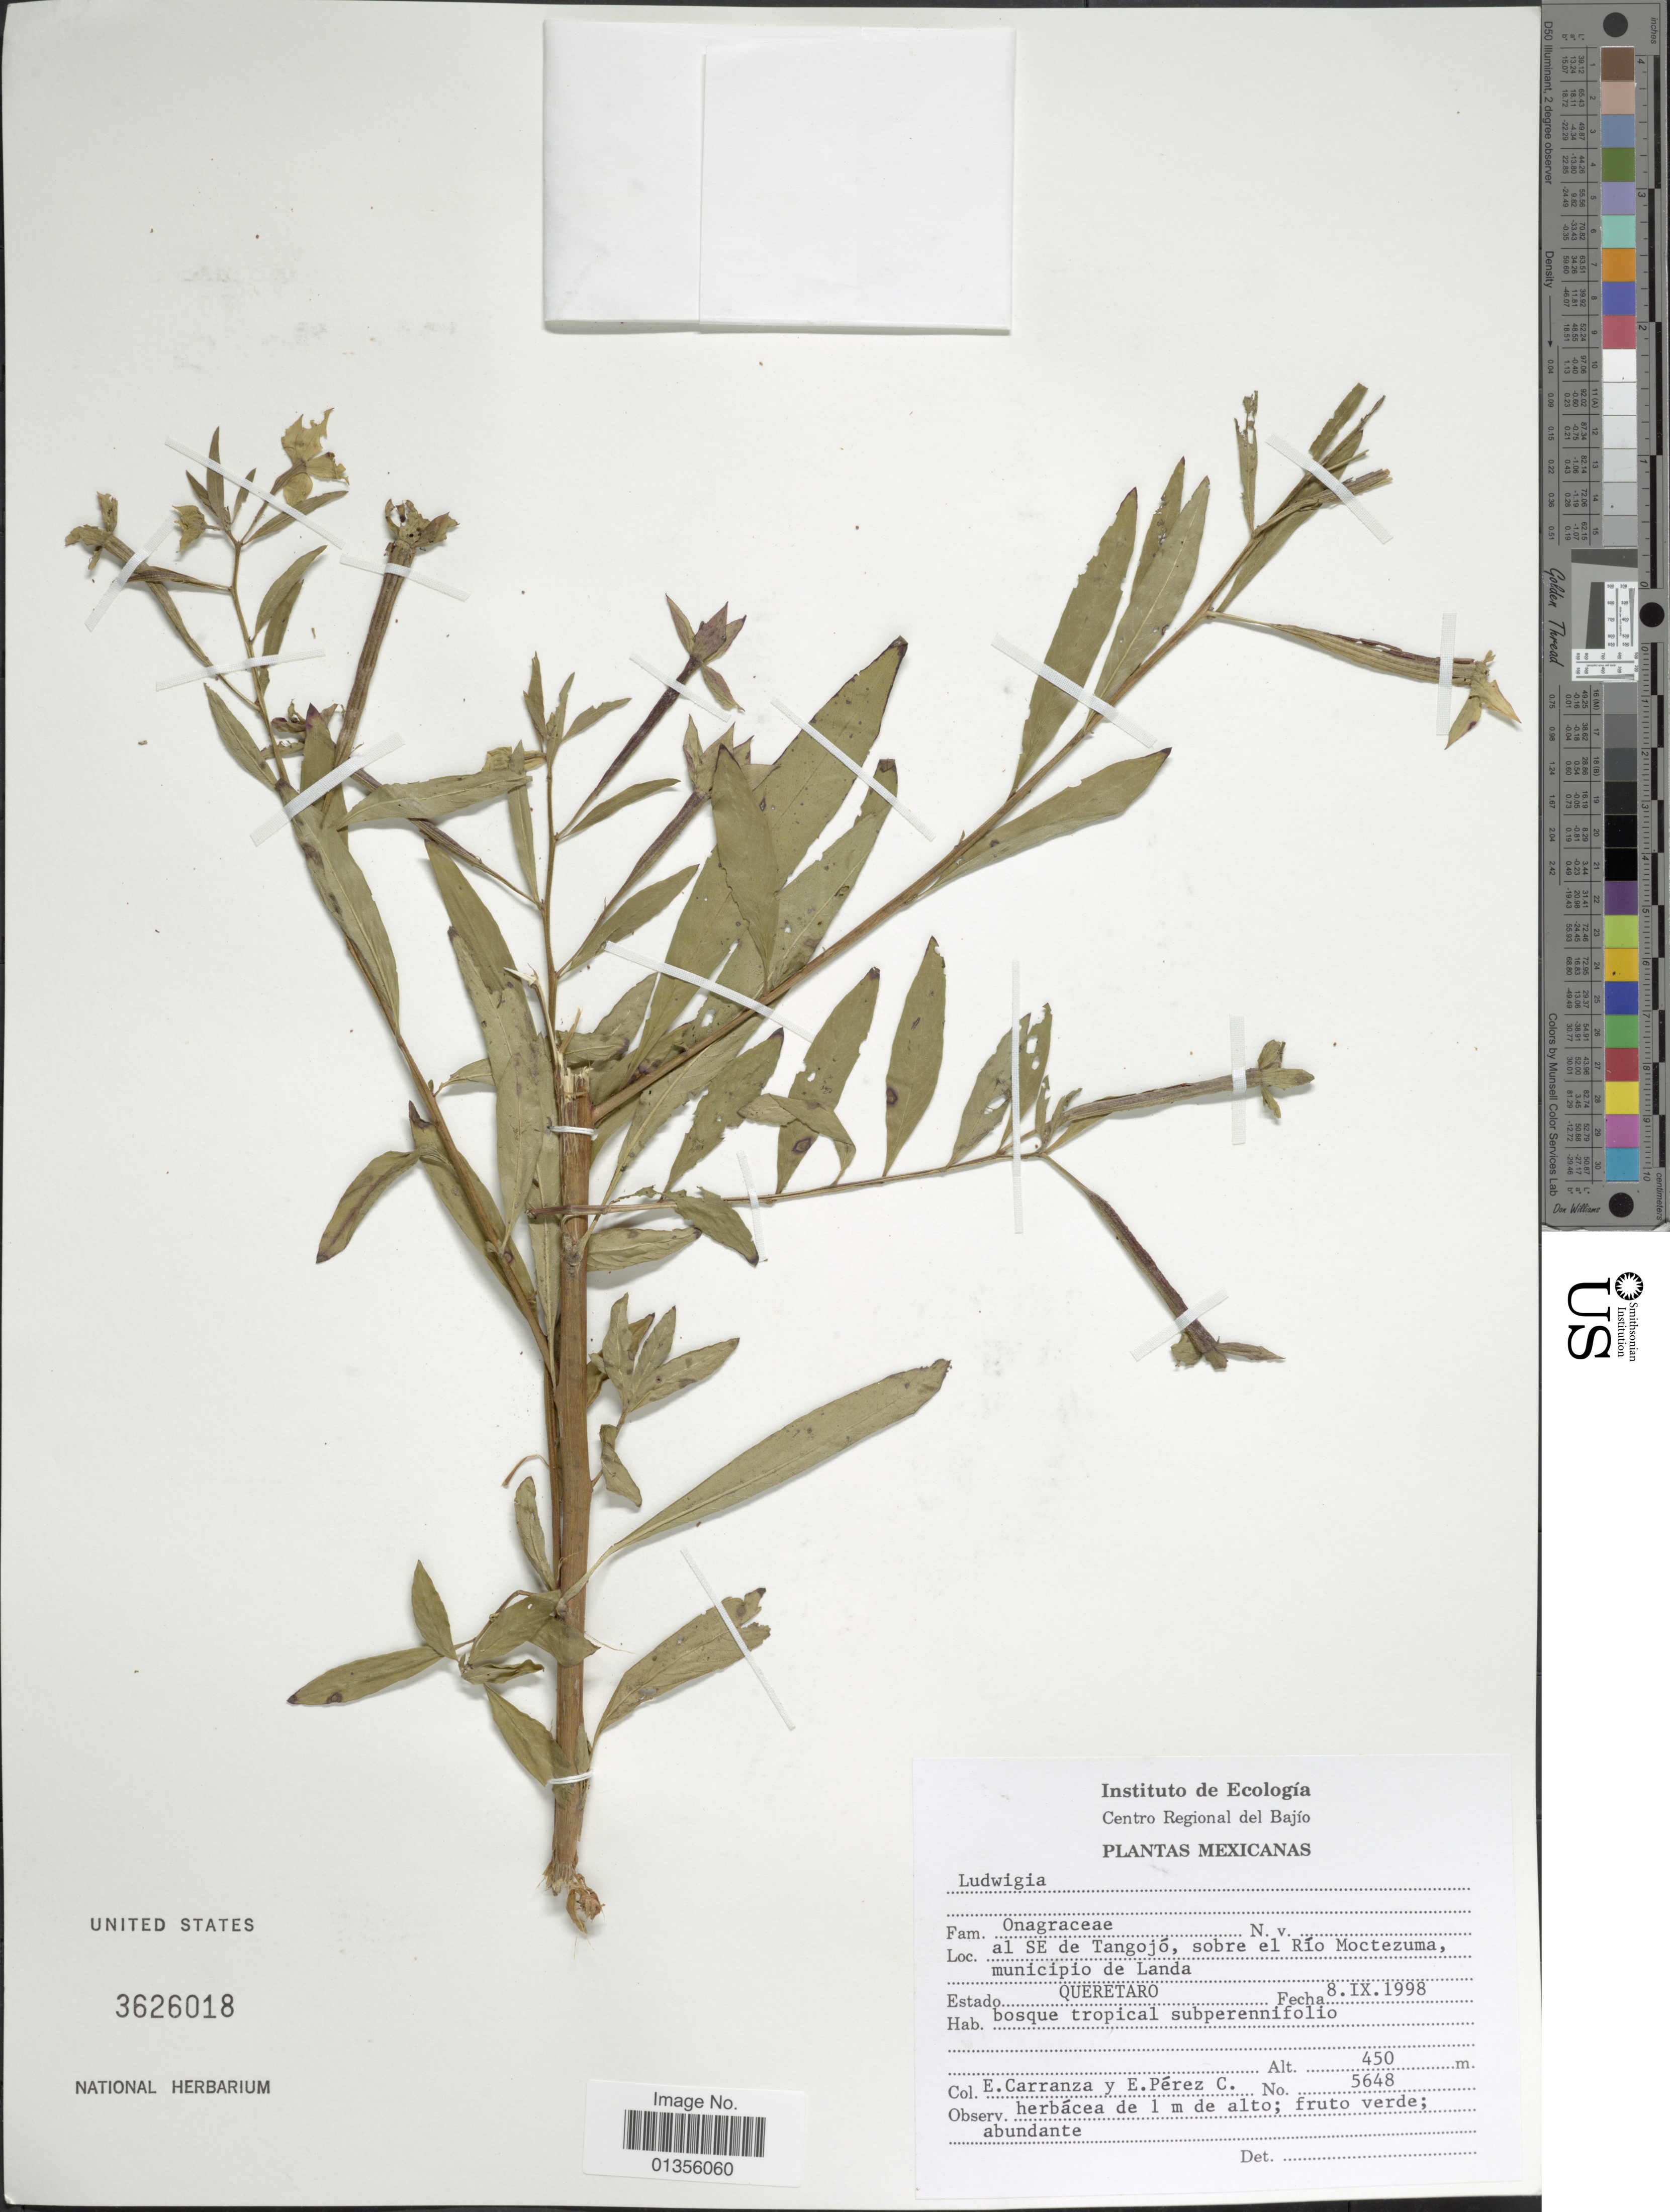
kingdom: Plantae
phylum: Tracheophyta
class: Magnoliopsida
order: Myrtales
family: Onagraceae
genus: Ludwigia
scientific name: Ludwigia sp.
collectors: E. Carranza & E. Pérez C.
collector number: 5648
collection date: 1998-09-08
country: Mexico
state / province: Querétaro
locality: Al SE de Tangojó, sobre el Río Moctezuma, municipio de Landa. Estado Queretaro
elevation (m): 450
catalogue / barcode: US 3626018